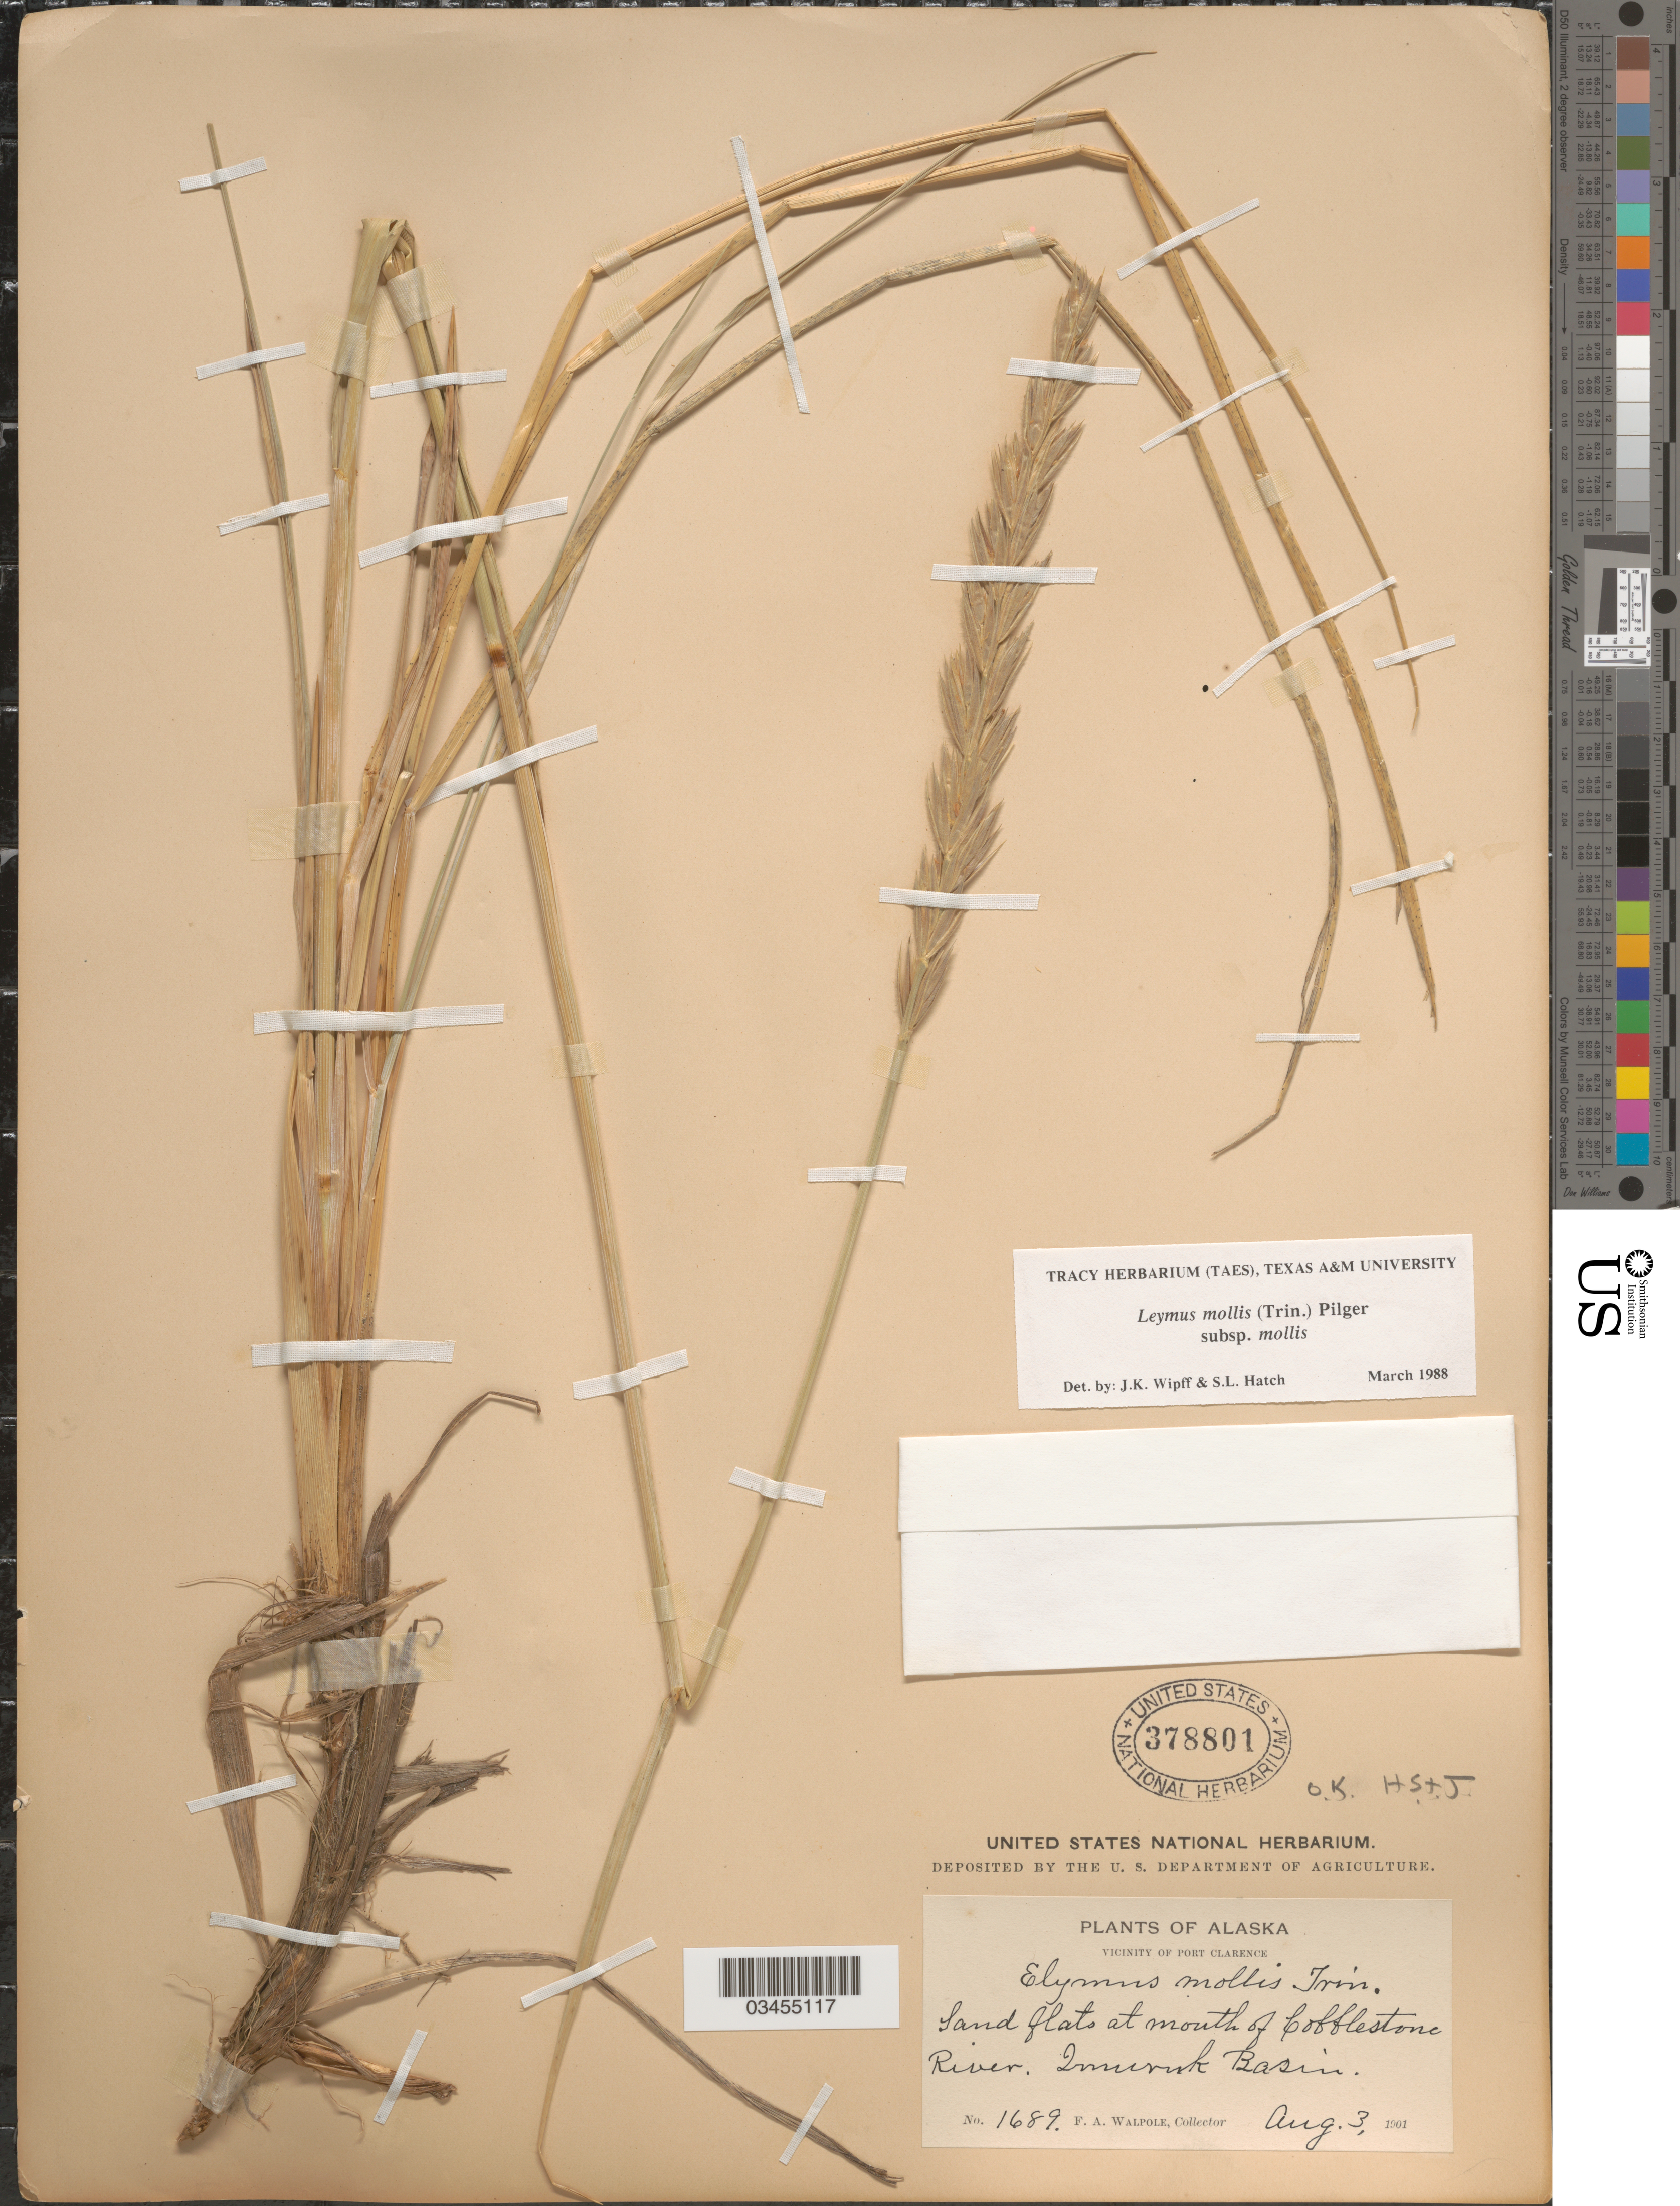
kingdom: Plantae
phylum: Tracheophyta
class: Liliopsida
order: Poales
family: Poaceae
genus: Leymus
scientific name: Leymus mollis subsp. mollis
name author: (Trin.) Pilg.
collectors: F. Walpole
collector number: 1689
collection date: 1901-08-03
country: United States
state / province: Alaska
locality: Vicinity of Port Clarence. Sand flats at mouth of Cobblestone River. Imuruk Basin.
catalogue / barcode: US 378801